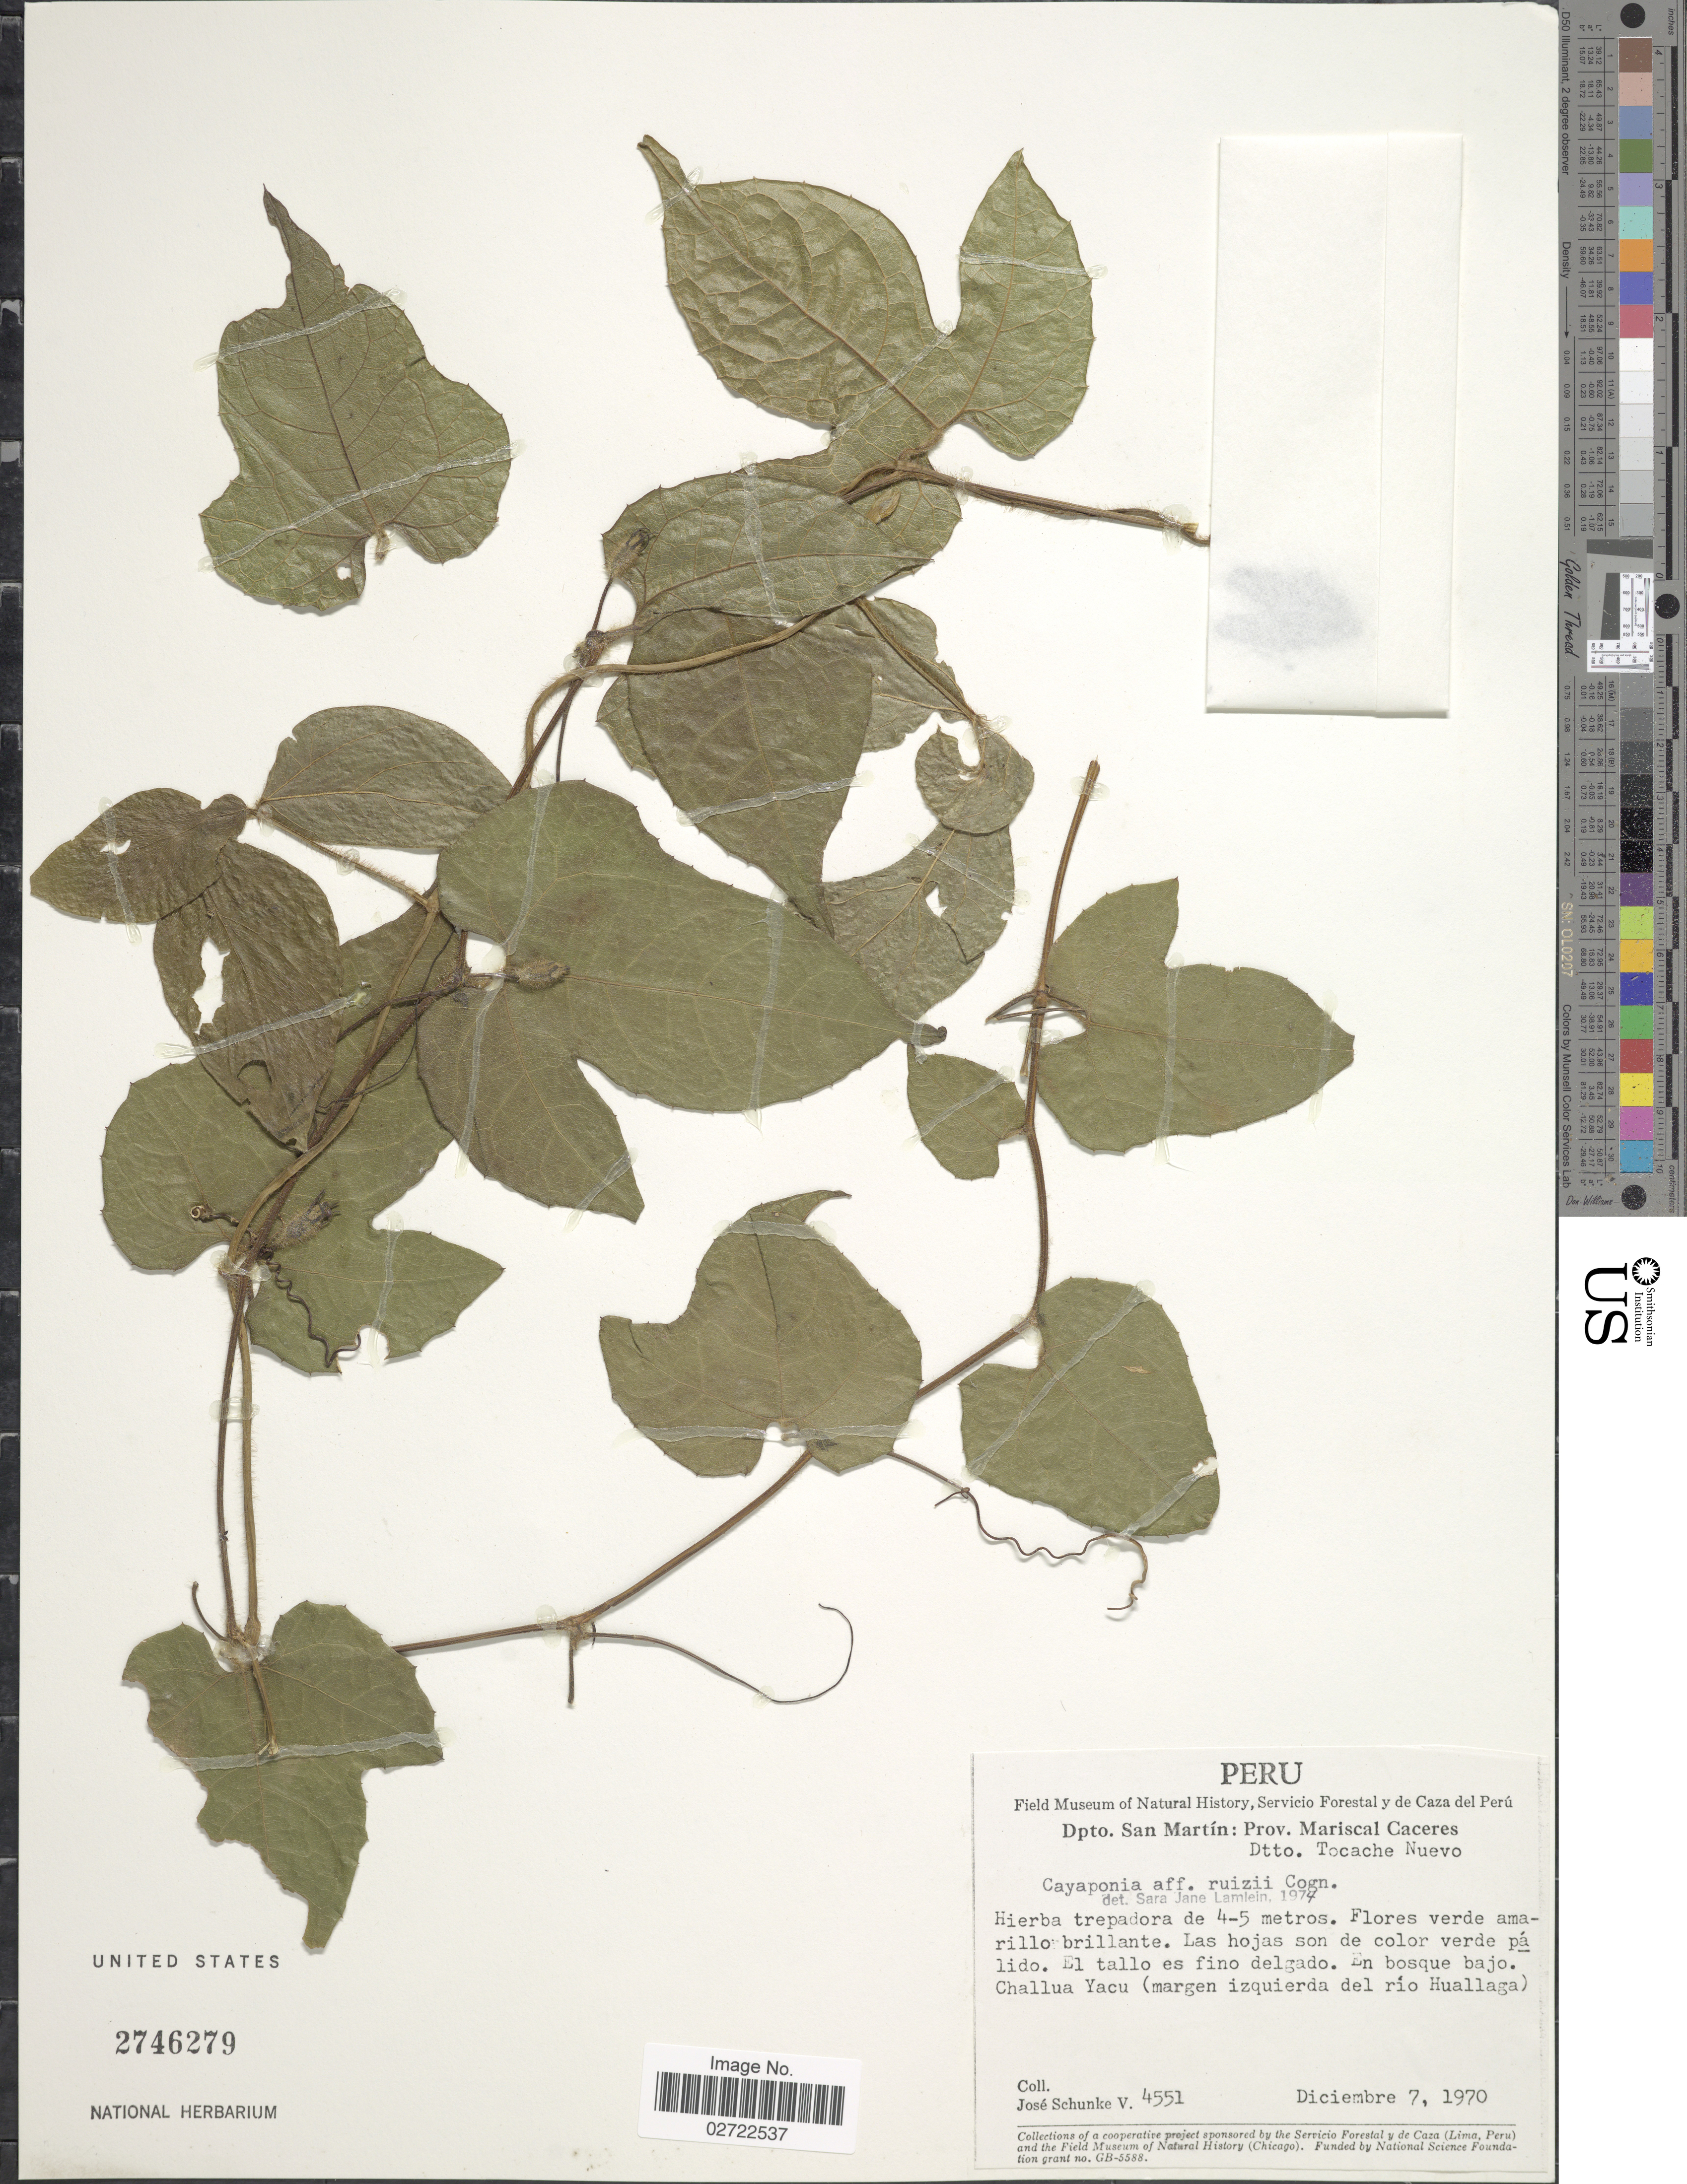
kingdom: Plantae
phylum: Tracheophyta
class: Magnoliopsida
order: Cucurbitales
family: Cucurbitaceae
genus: Cayaponia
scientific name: Cayaponia ruizii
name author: Cogn.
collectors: J. Schunke Vigo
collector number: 4551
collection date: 1970-12-07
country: Peru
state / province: San Martín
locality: Dpto. San Martin: Prov. Mariscal Caceres. Dtto. Tocache Nuevo. Challua Yacu (margen izquierda del rio Huallaga)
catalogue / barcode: US 2746279